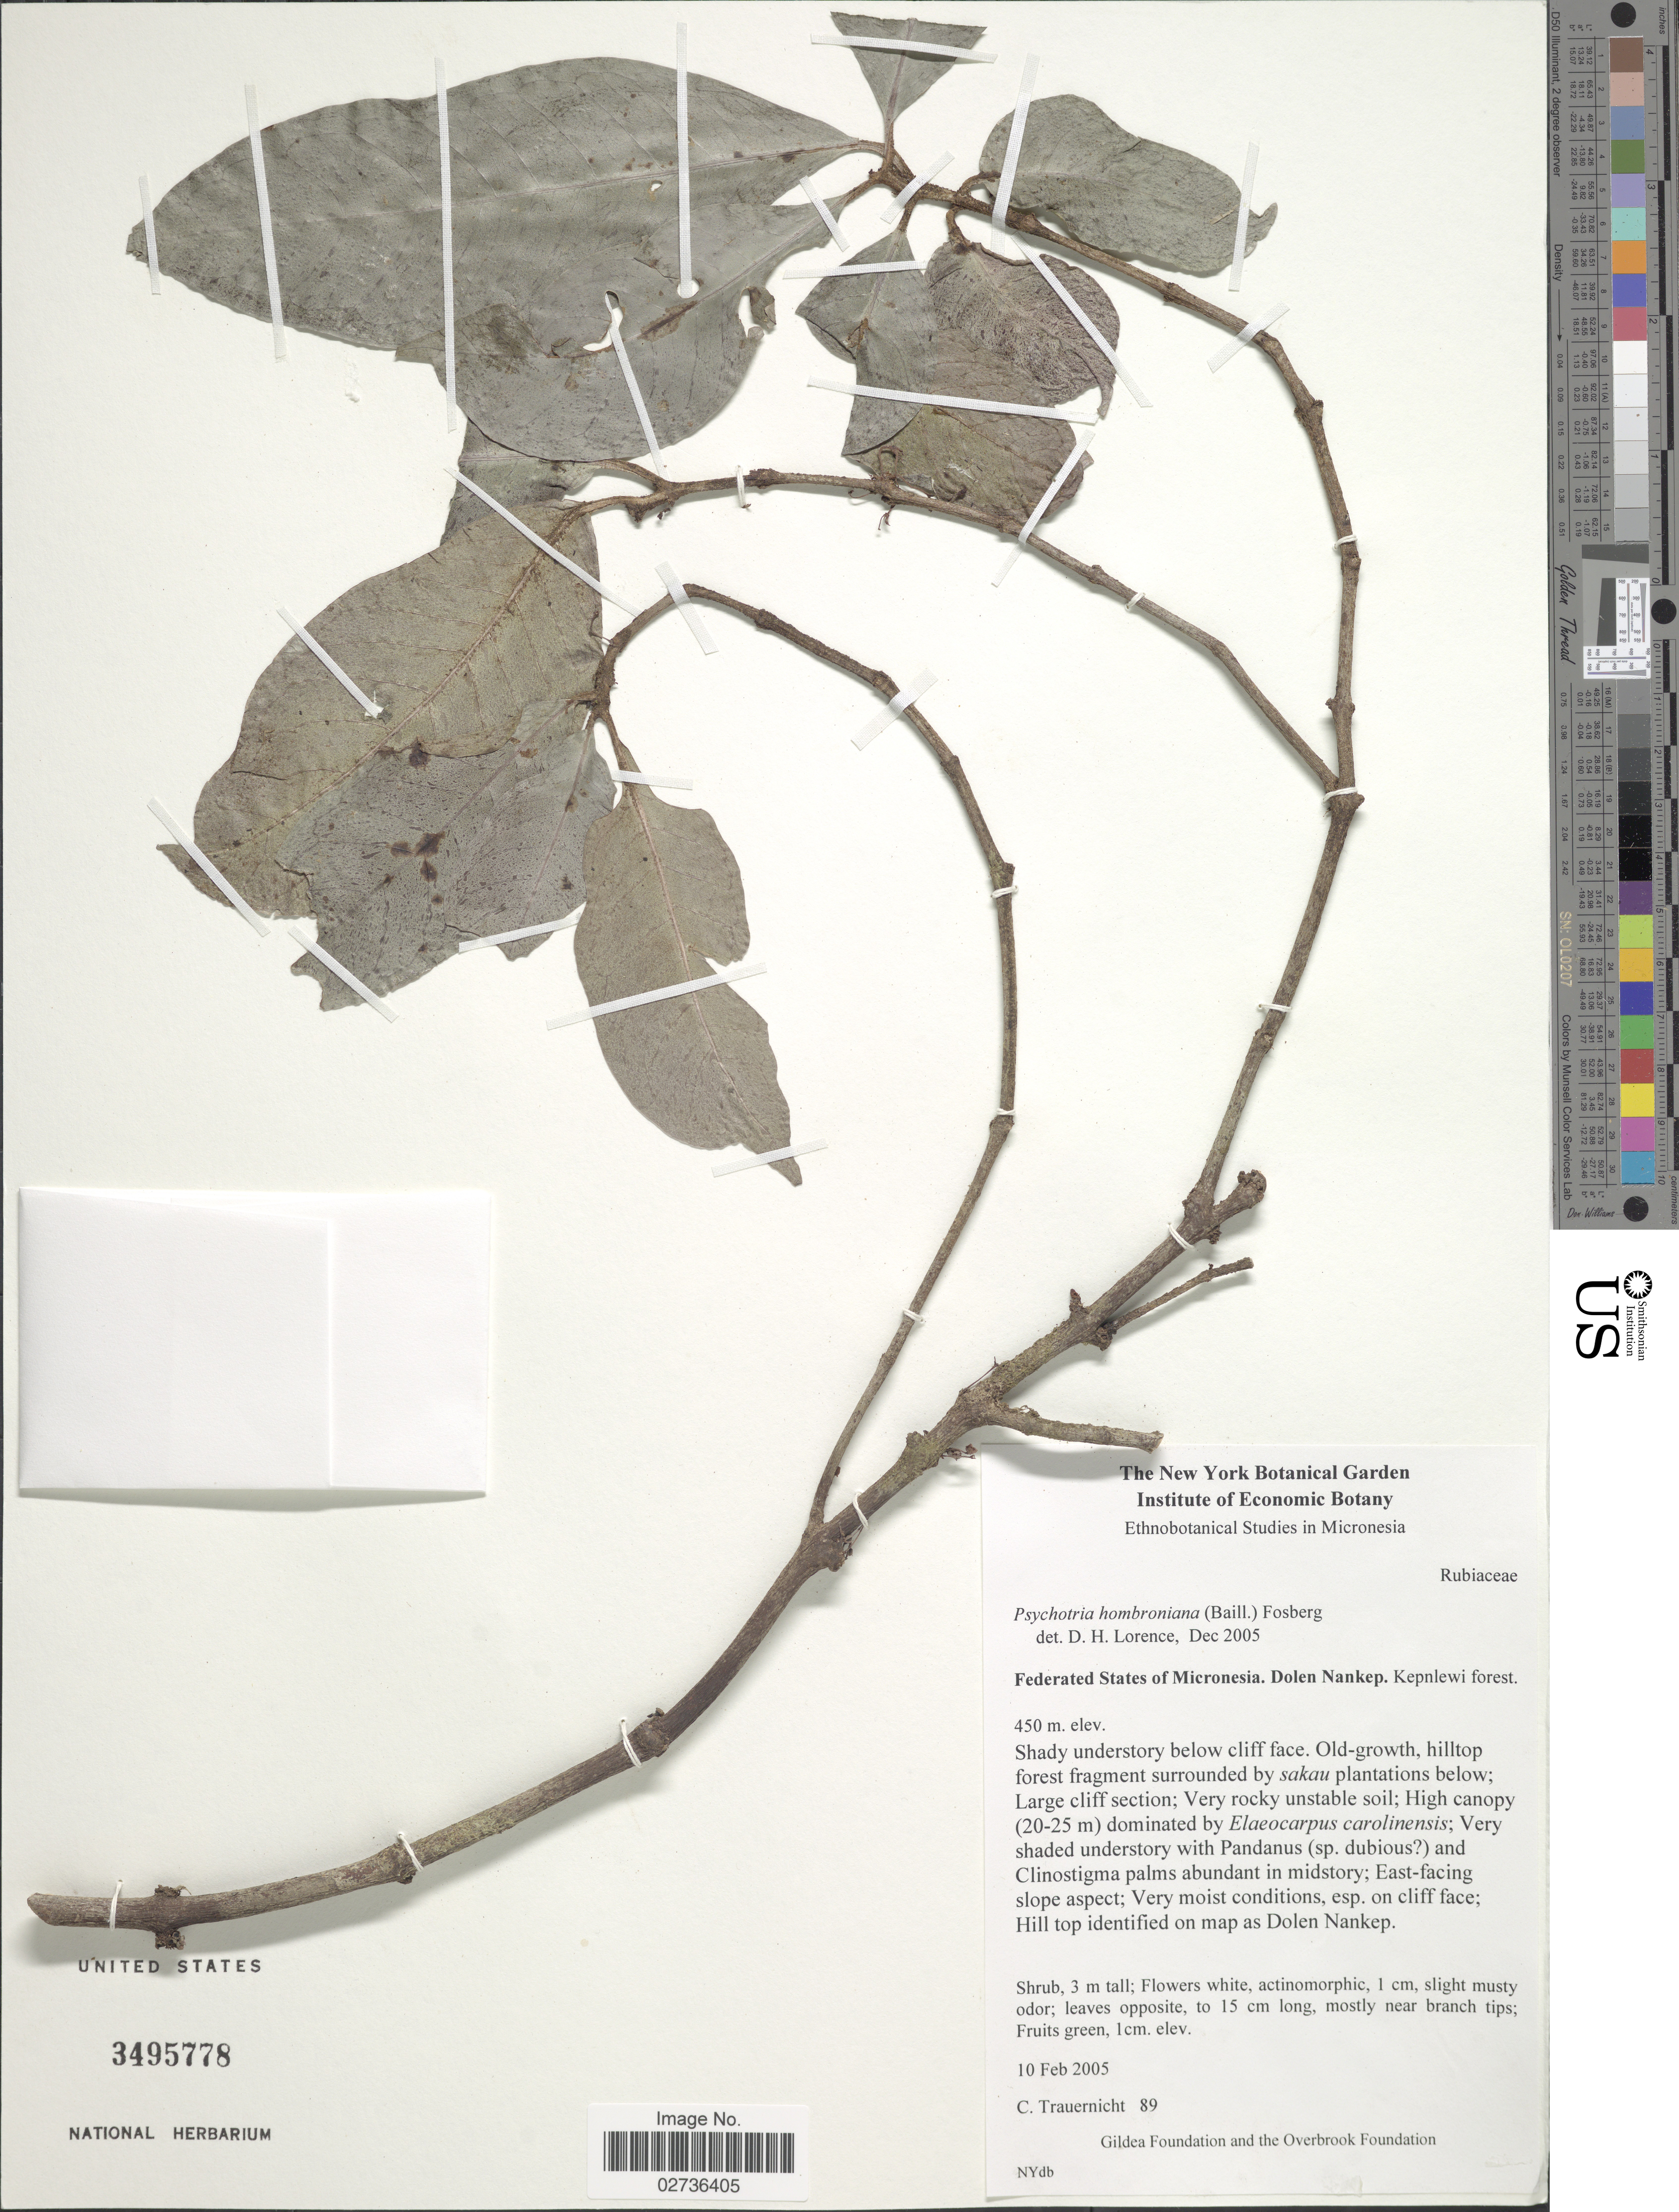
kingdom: Plantae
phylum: Tracheophyta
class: Magnoliopsida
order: Gentianales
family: Rubiaceae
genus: Psychotria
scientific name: Psychotria hombroniana var. squarrosa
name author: (Valeton) Fosberg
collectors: C. Trauernicht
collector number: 89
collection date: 2005-02-10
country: Micronesia, Federated States of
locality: Federated States of Micronesia, Dolen Nankep, Kepnlewi forest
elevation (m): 450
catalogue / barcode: US 3495778